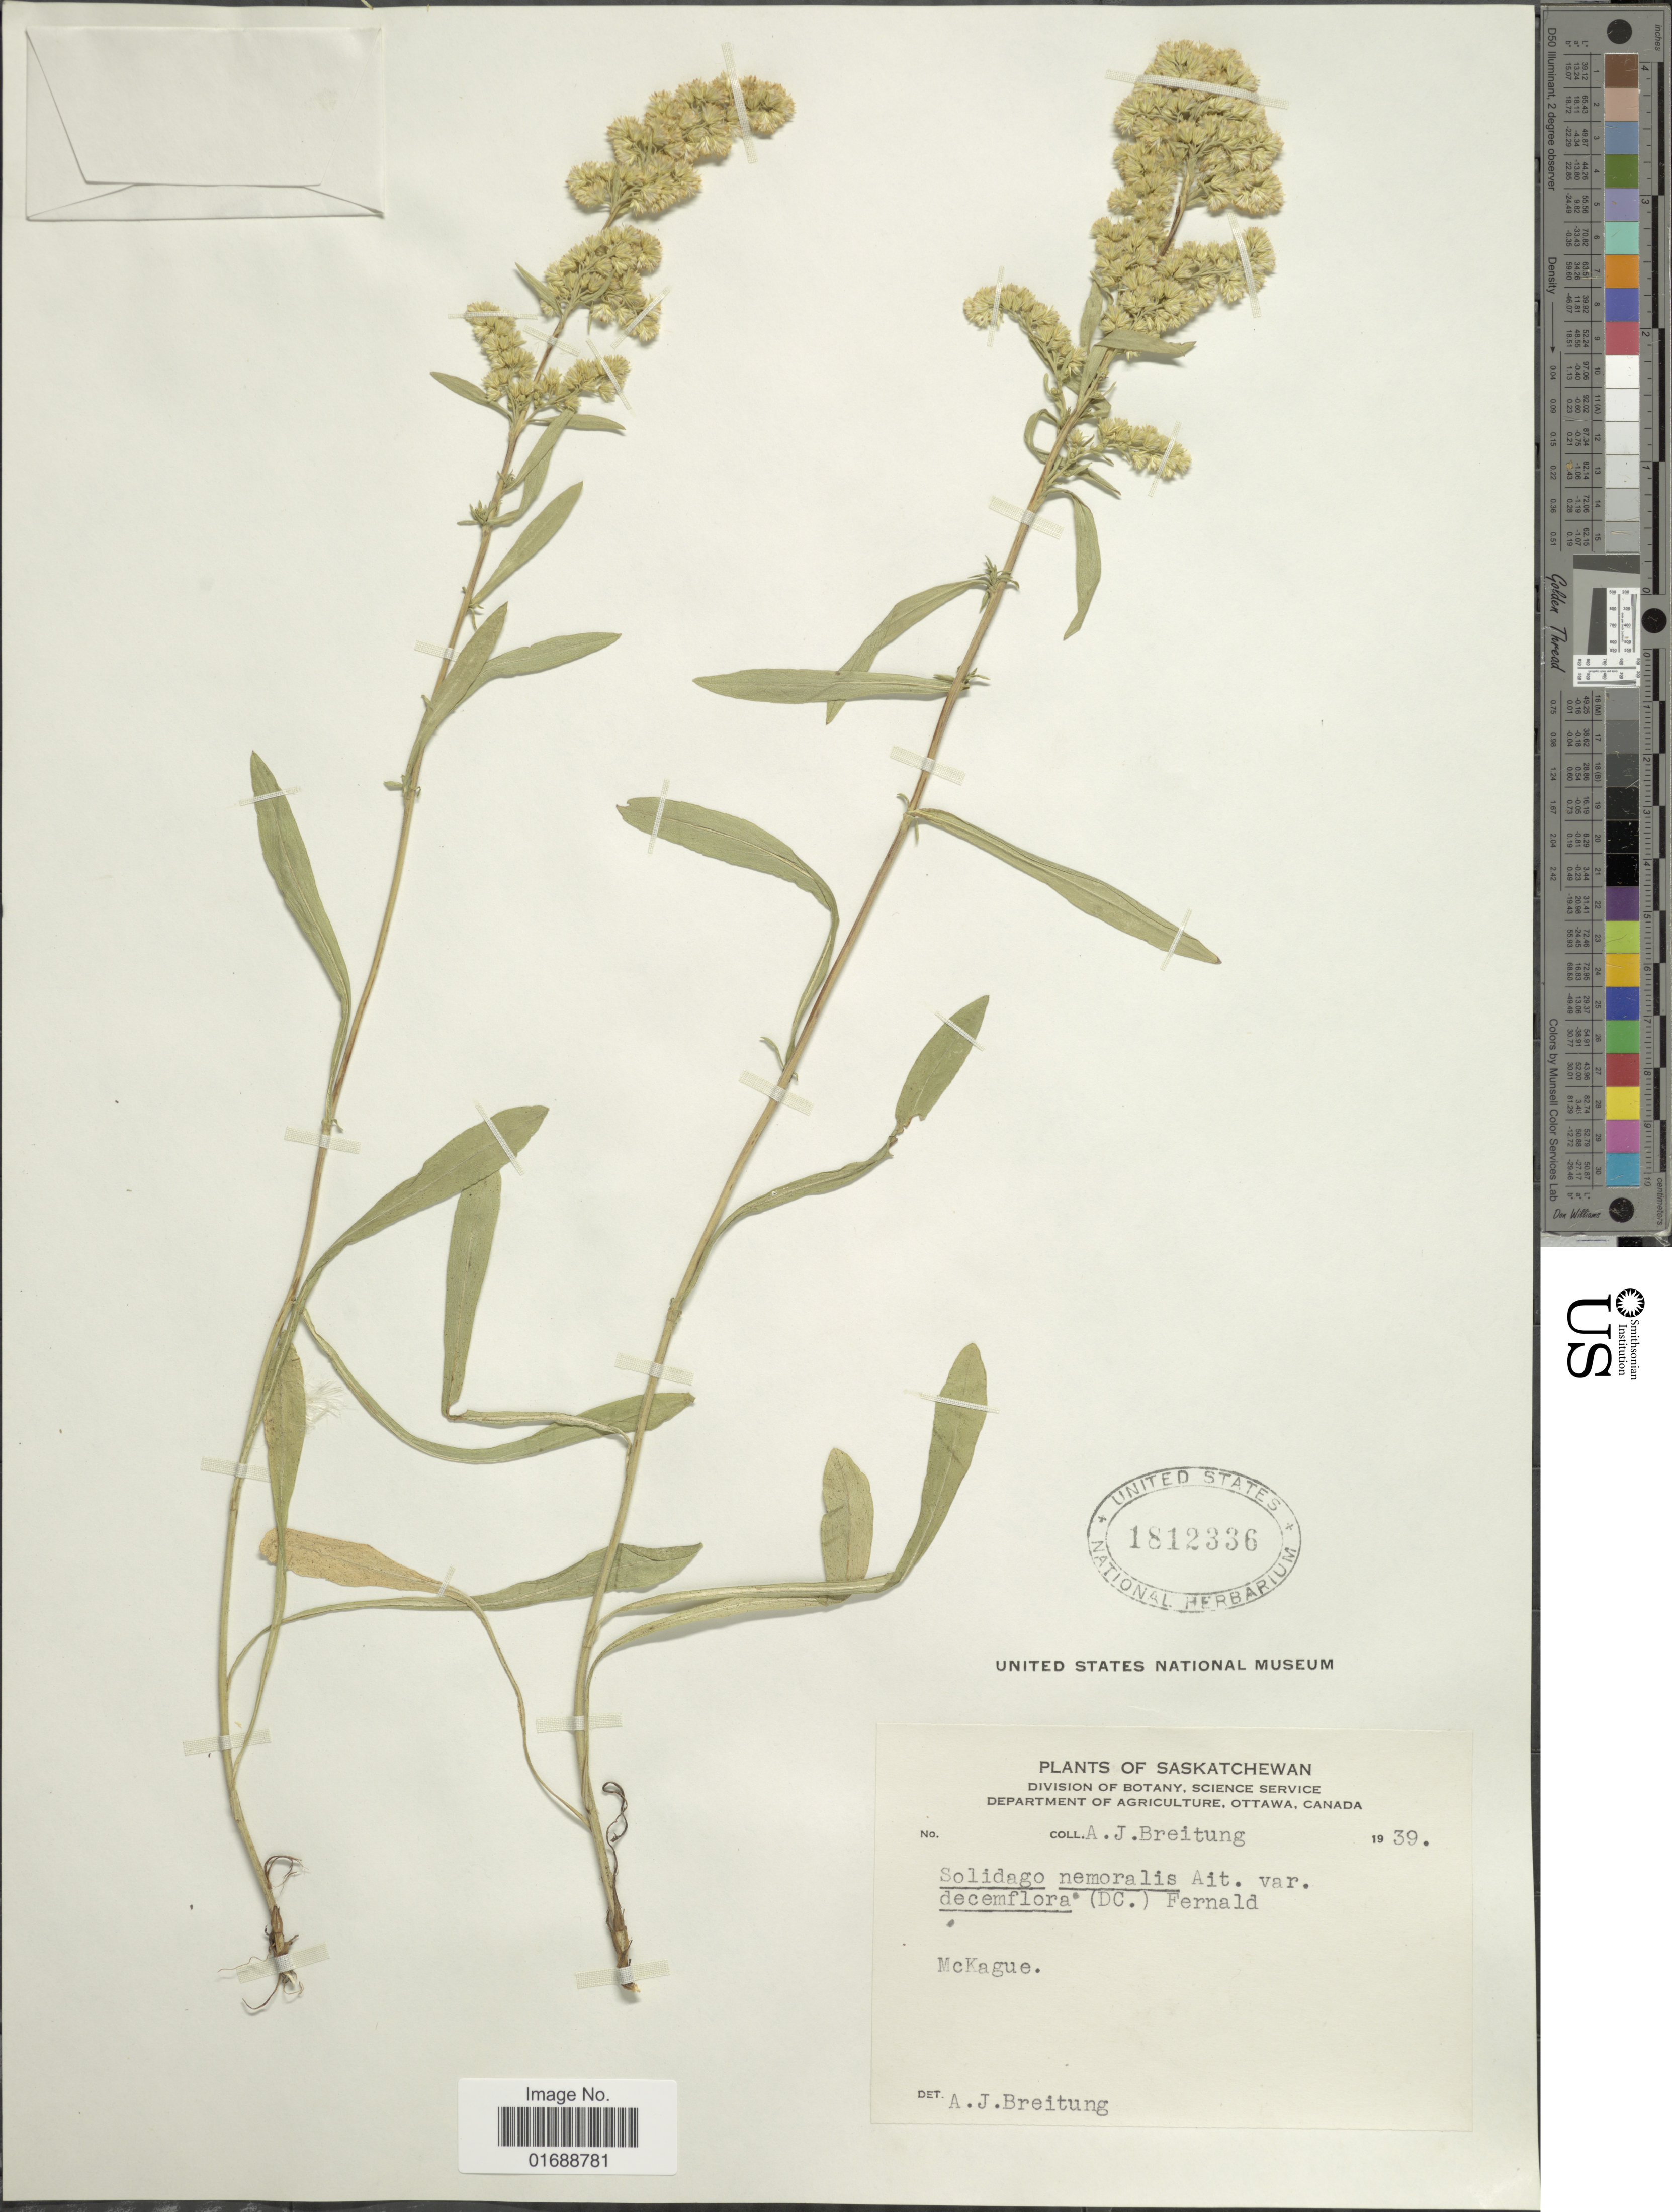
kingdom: Plantae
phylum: Tracheophyta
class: Magnoliopsida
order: Asterales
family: Asteraceae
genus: Solidago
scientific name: Solidago nemoralis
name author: Aiton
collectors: A. Breitung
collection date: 1939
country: Canada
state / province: Saskatchewan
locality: McKague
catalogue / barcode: US 1812336